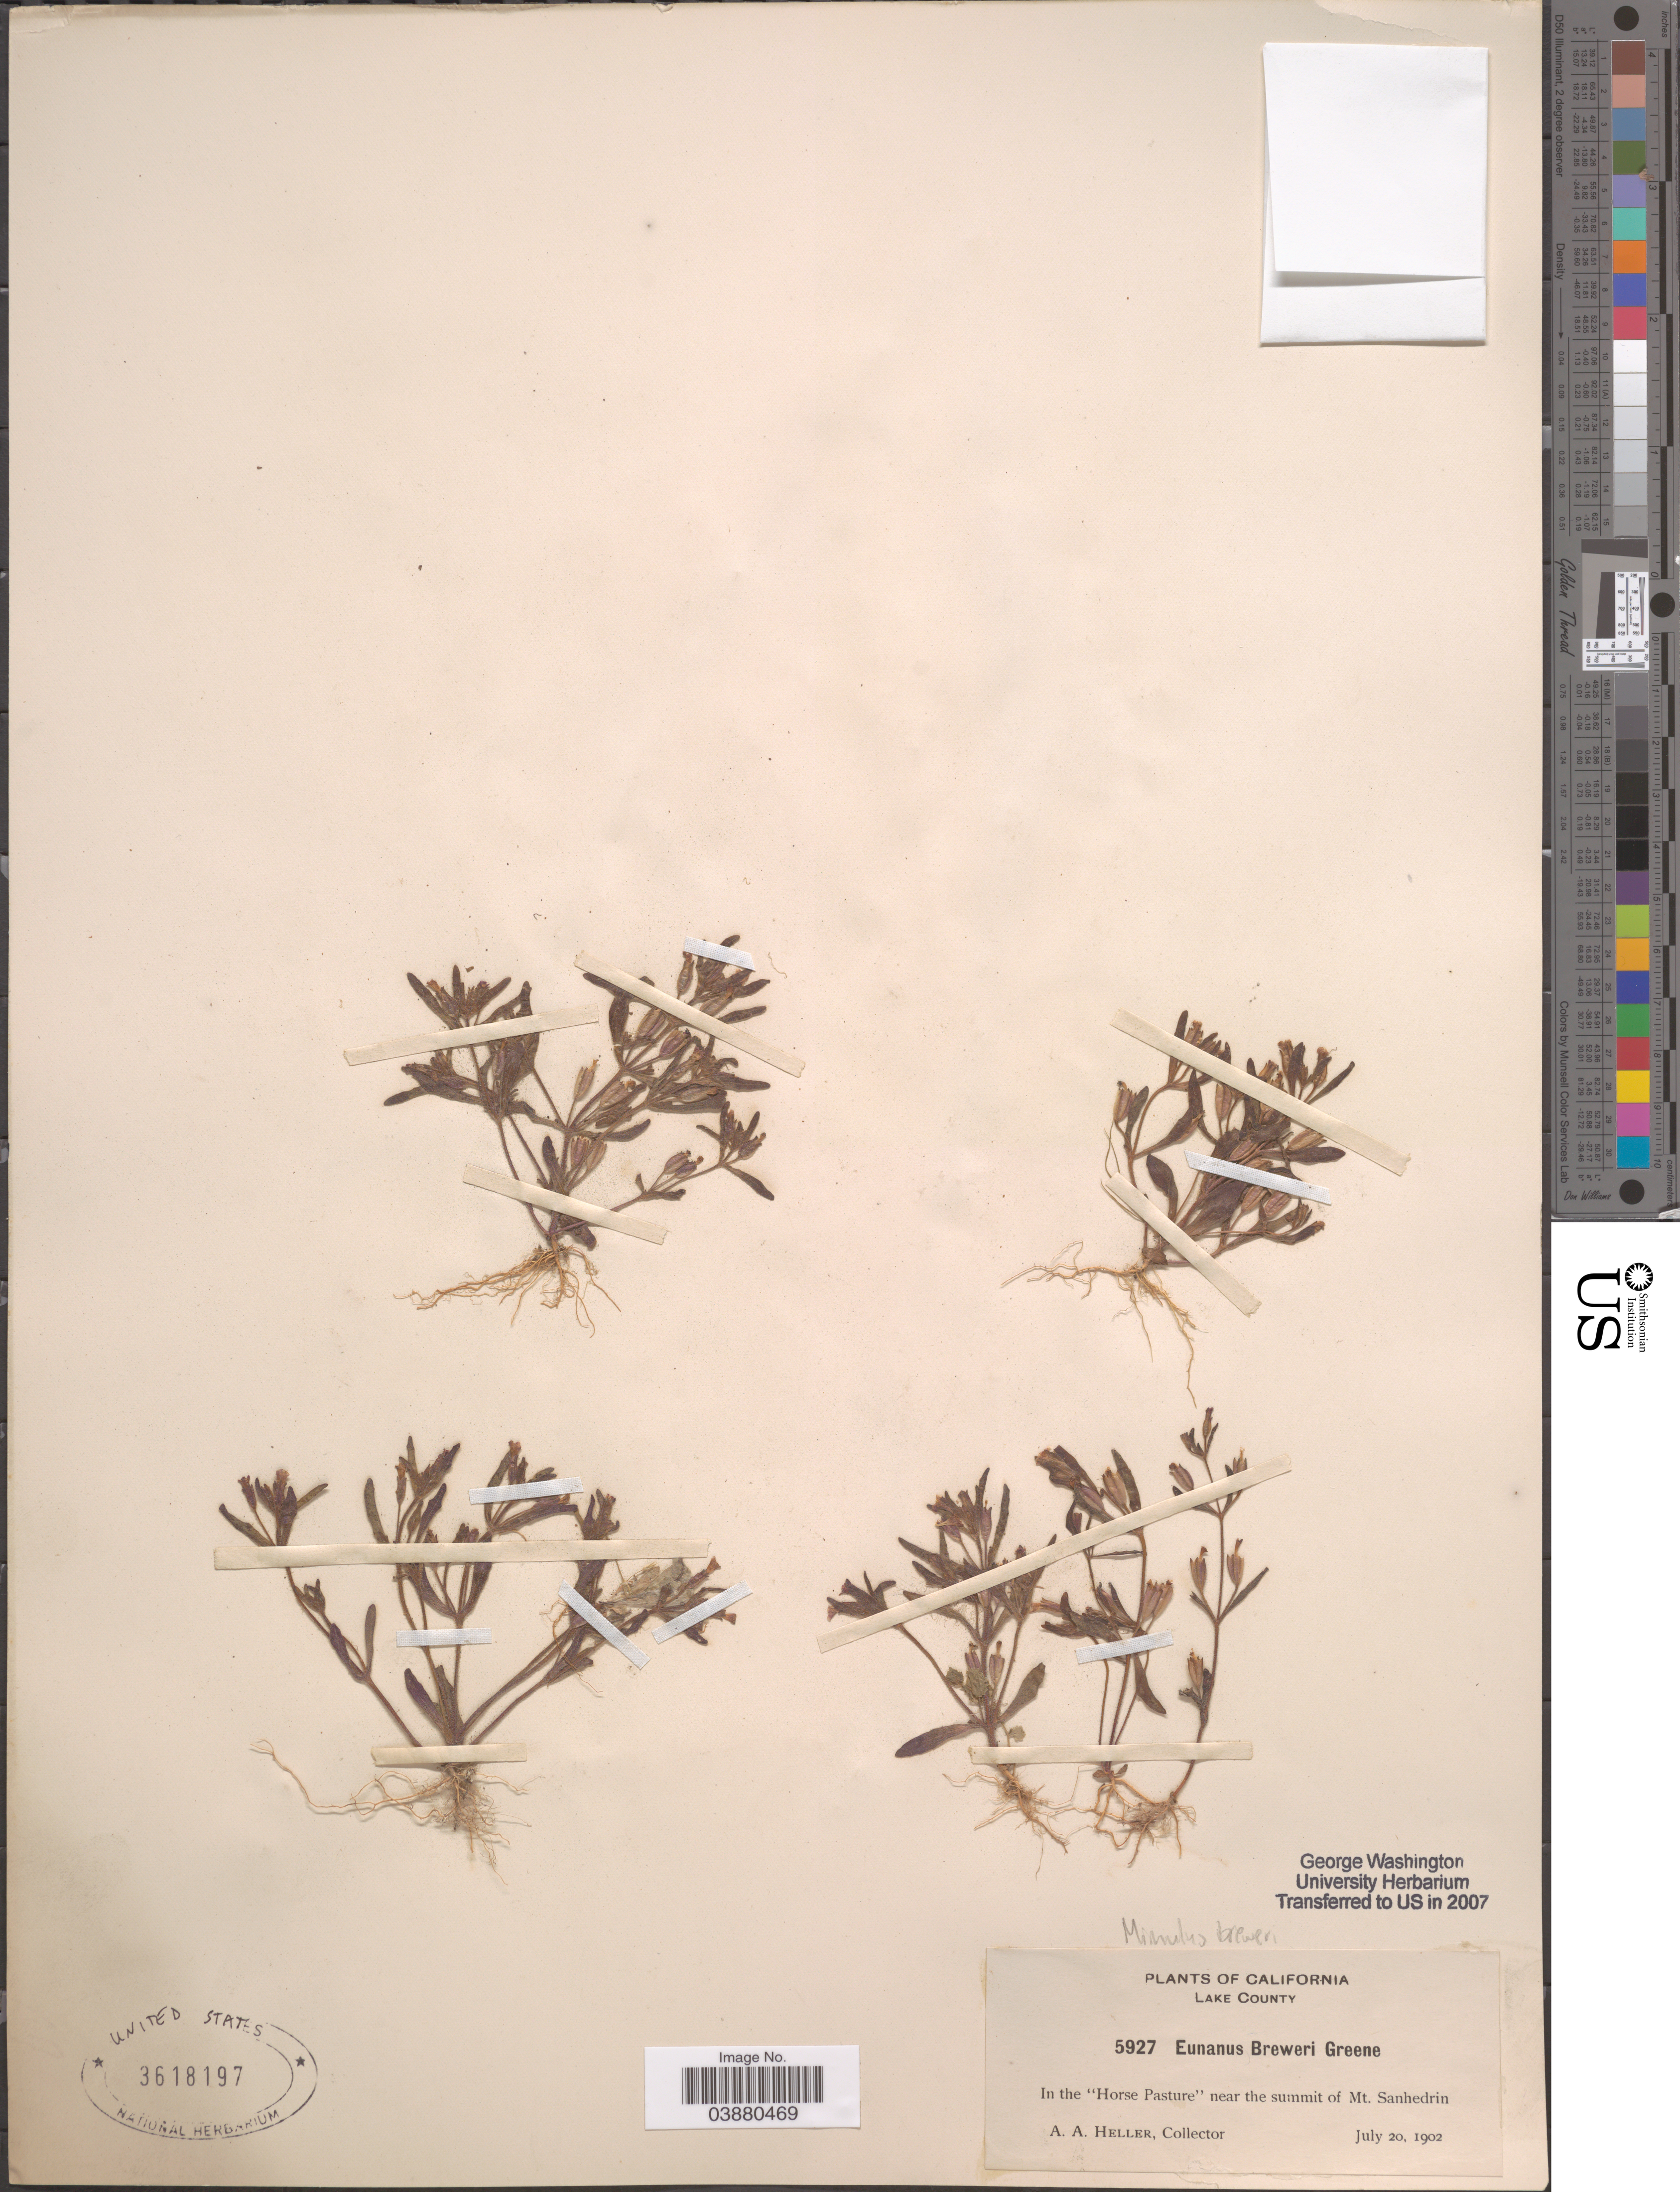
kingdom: Plantae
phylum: Tracheophyta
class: Magnoliopsida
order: Lamiales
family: Phrymaceae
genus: Mimulus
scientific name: Mimulus breweri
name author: (Greene) Coville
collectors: A. A. Heller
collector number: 5927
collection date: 1902-07-20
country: United States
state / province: California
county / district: Lake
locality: Lake County. In the "Horse Pasture" near the summit of Mt. Sanhedrin.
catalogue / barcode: US 3618197